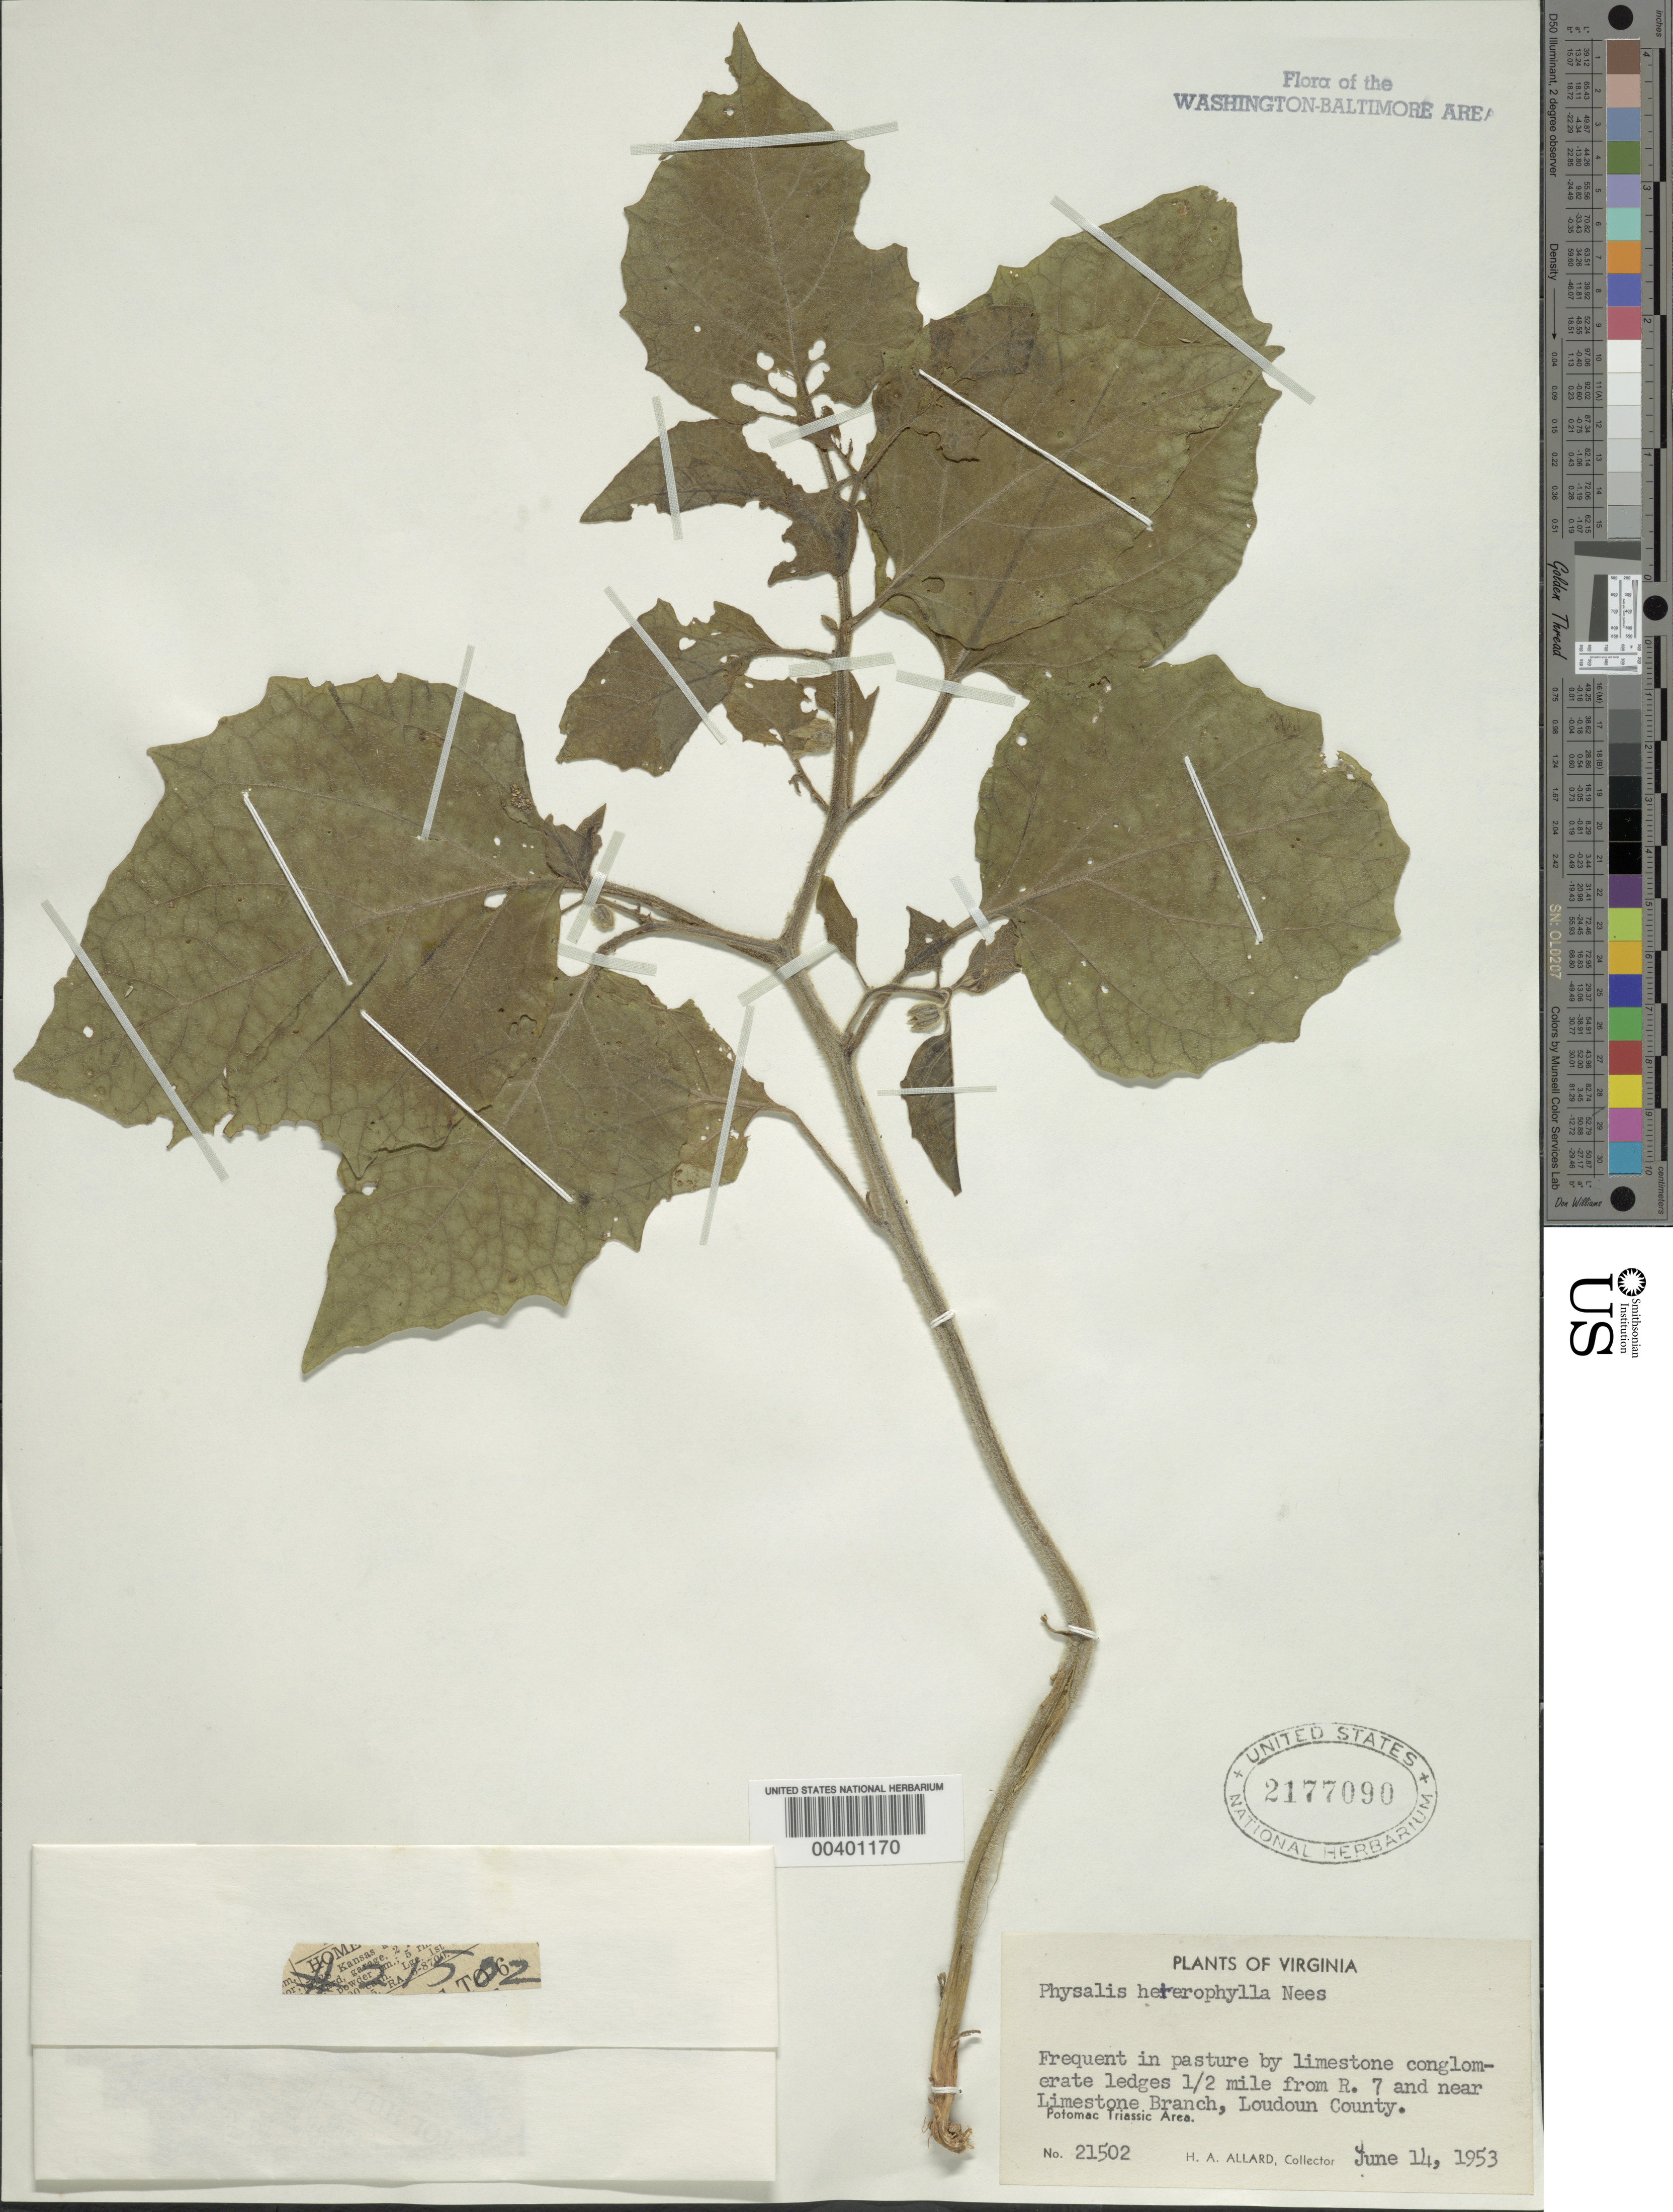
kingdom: Plantae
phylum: Tracheophyta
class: Magnoliopsida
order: Solanales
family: Solanaceae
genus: Physalis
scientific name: Physalis heterophylla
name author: Nees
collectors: H. A. Allard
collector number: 21502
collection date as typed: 14 Jun 1953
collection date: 1953-06-14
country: United States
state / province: Virginia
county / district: Loudoun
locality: Near Route 7 and Limestone Branch, Potomac Triassic area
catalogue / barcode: US 2177090